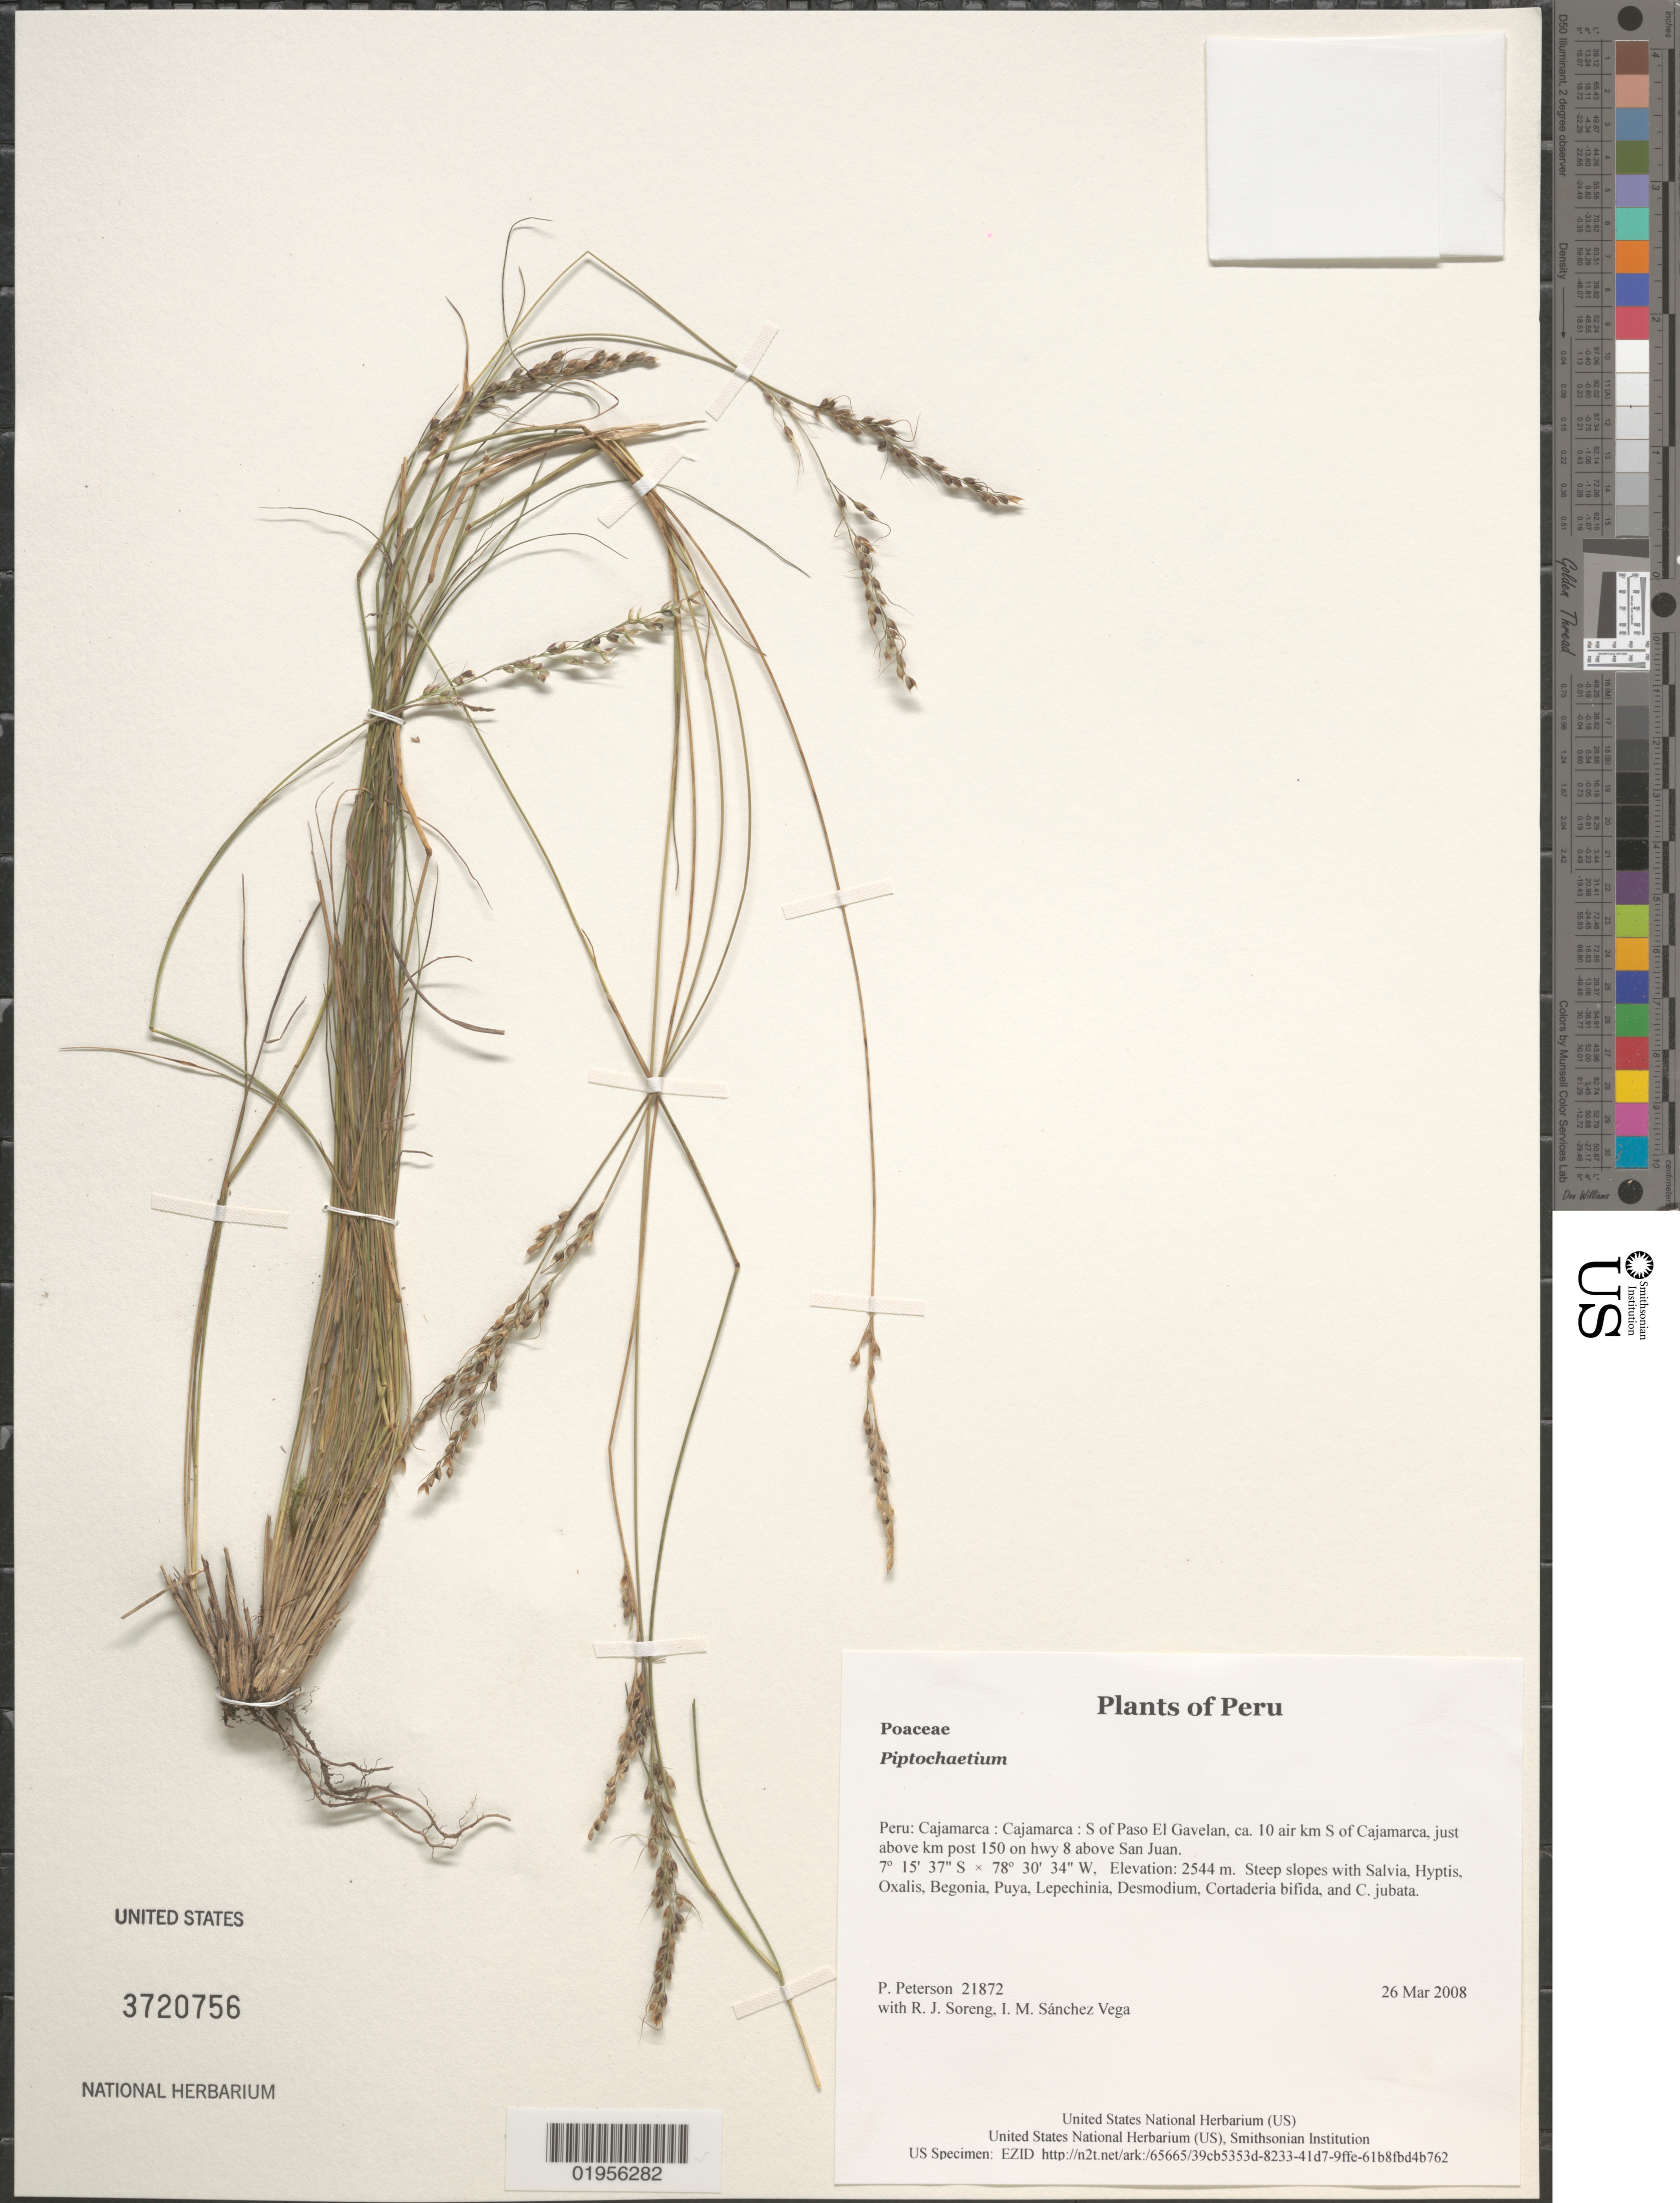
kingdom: Plantae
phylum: Tracheophyta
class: Liliopsida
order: Poales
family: Poaceae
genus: Piptochaetium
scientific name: Piptochaetium sp.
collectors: P. M. Peterson, R. J. Soreng & I. M. Sánchez Vega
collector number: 21872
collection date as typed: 26 Mar 2008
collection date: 2008-03-26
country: Peru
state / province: Cajamarca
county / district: Cajamarca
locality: S of Paso El Gavelan, ca. 10 air km S of Cajamarca, just above km post 150 on hwy 8 above San Juan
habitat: Steep slopes with Salvia, Hyptis, Oxalis, Begonia, Puya, Lepechinia, Desmodium, Cortaderia bifida, and C. jubata.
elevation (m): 2544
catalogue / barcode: US 3720756